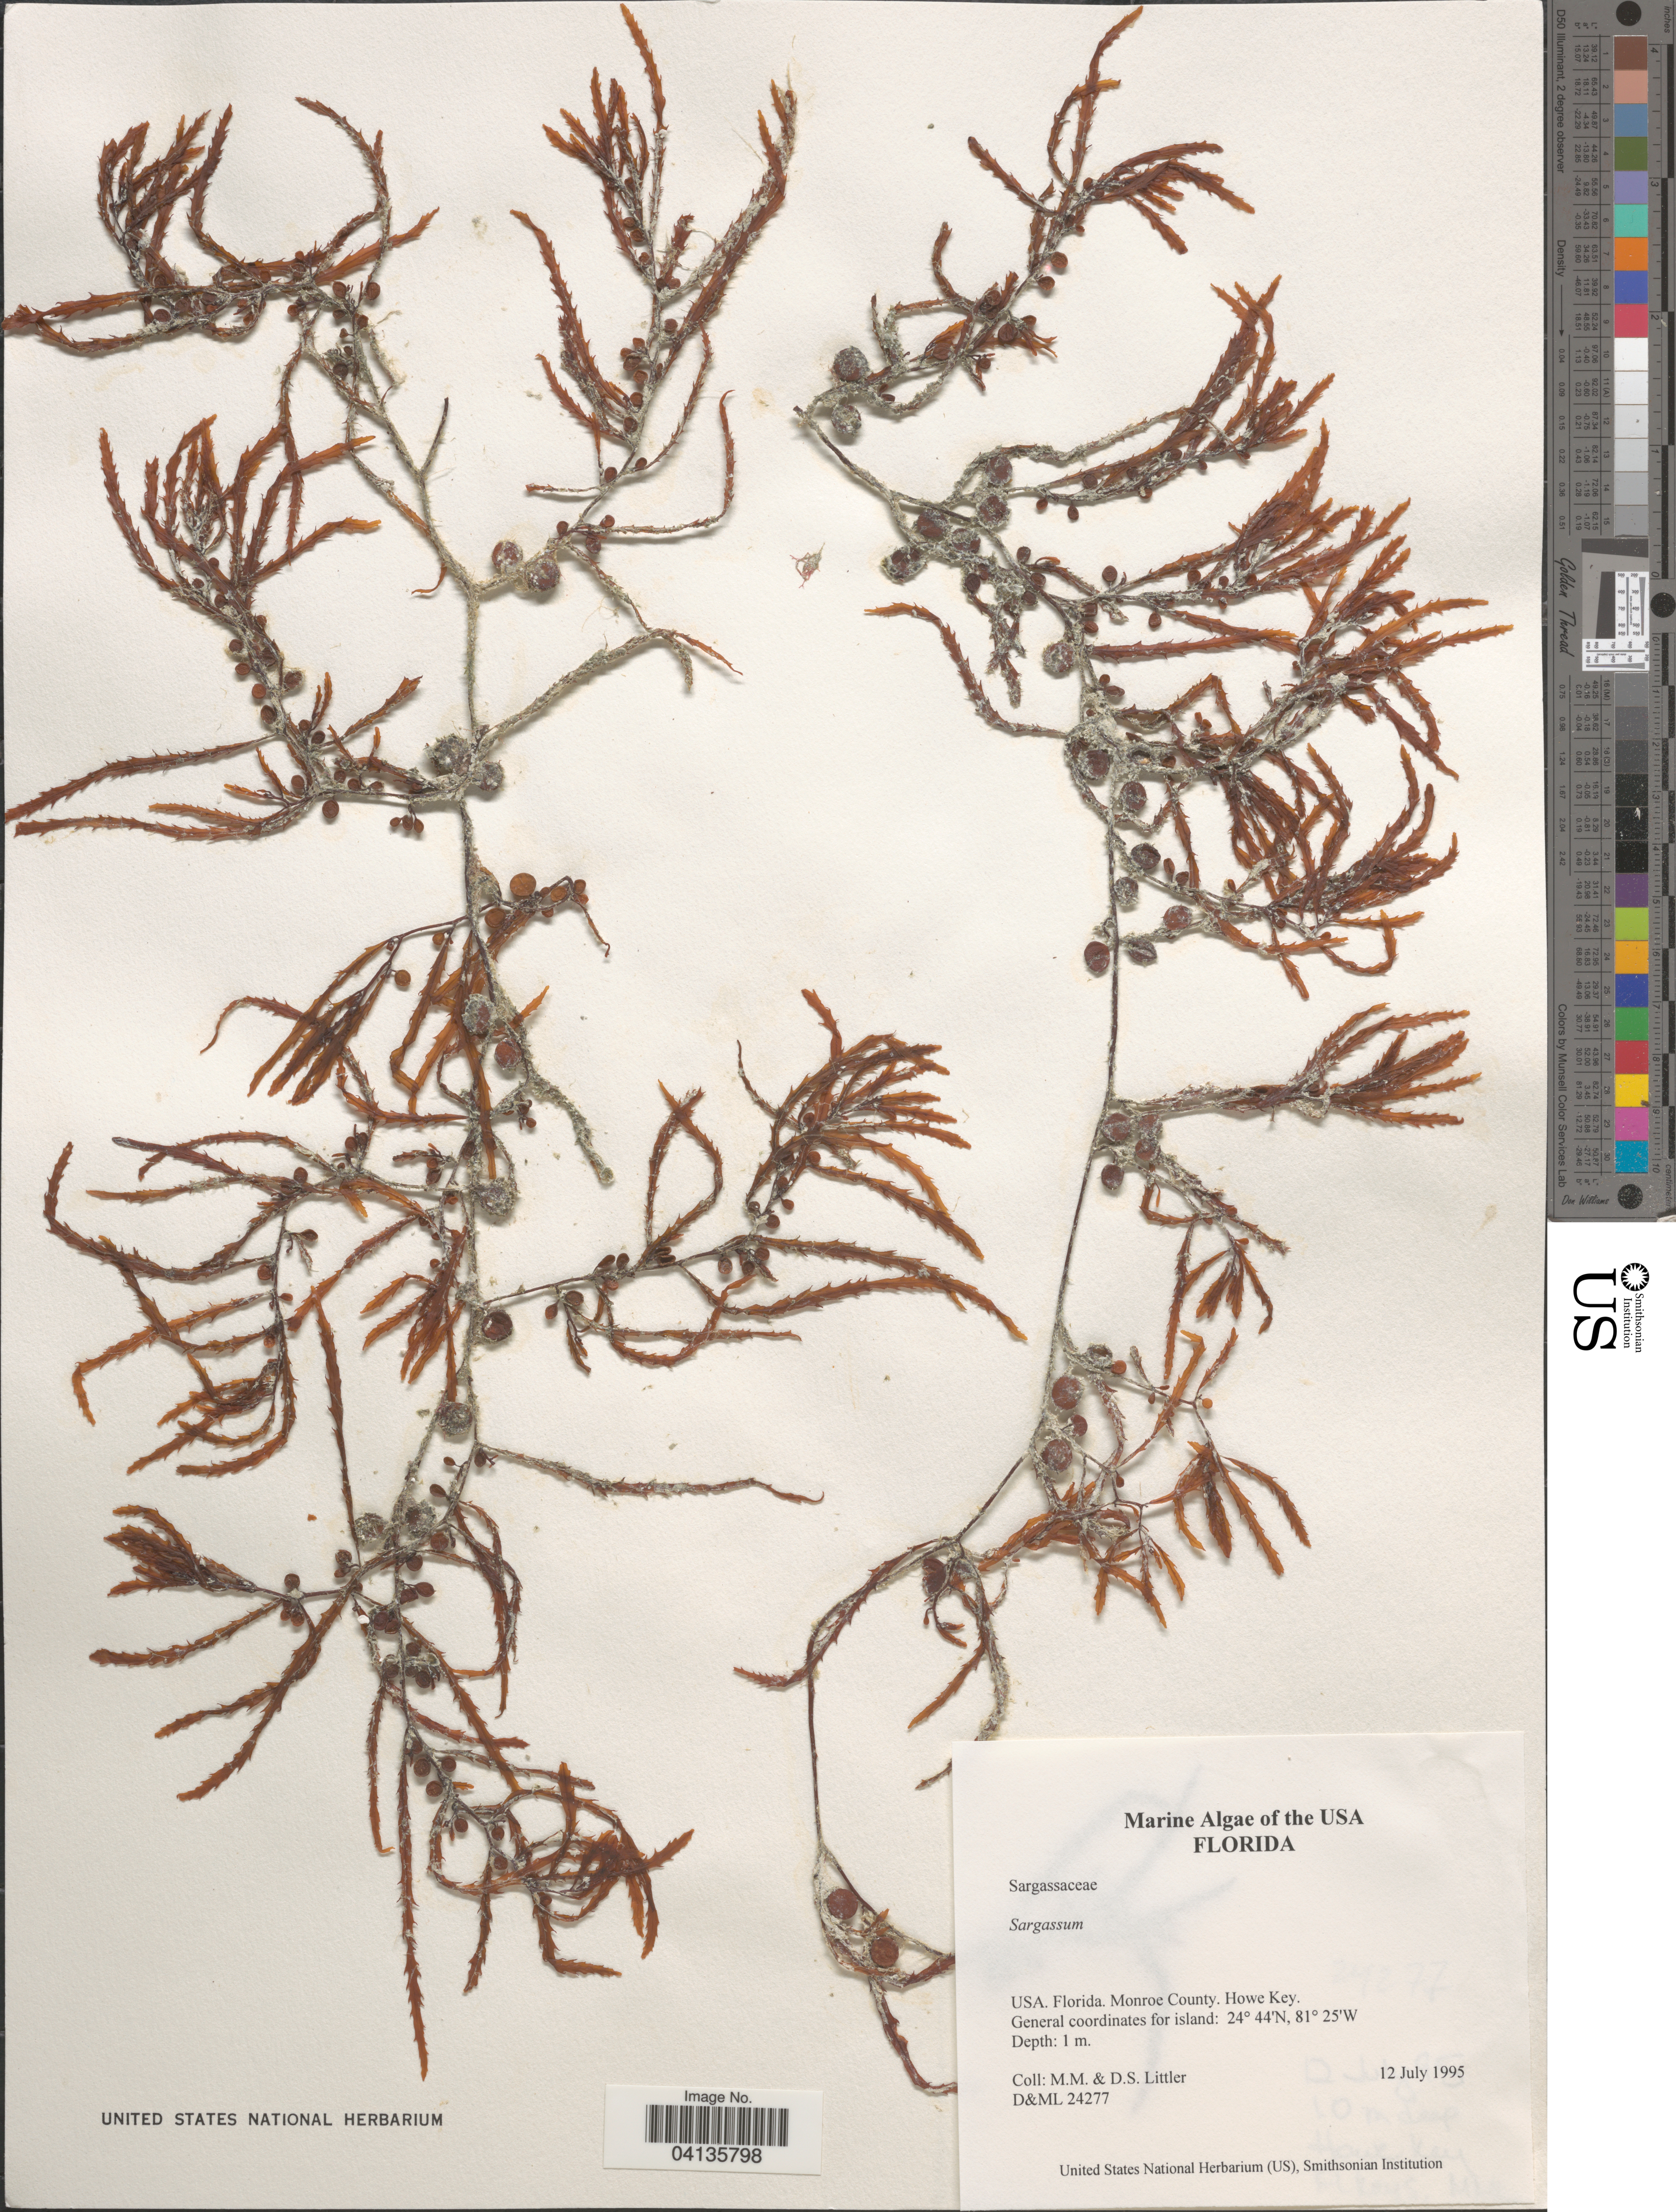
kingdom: Chromista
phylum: Ochrophyta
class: Phaeophyceae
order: Fucales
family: Sargassaceae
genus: Sargassum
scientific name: Sargassum sp.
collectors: D. S. Littler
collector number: D&ML 24277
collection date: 1995-07-12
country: United States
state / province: Florida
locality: Monroe County. Howe Key.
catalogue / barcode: US 238650